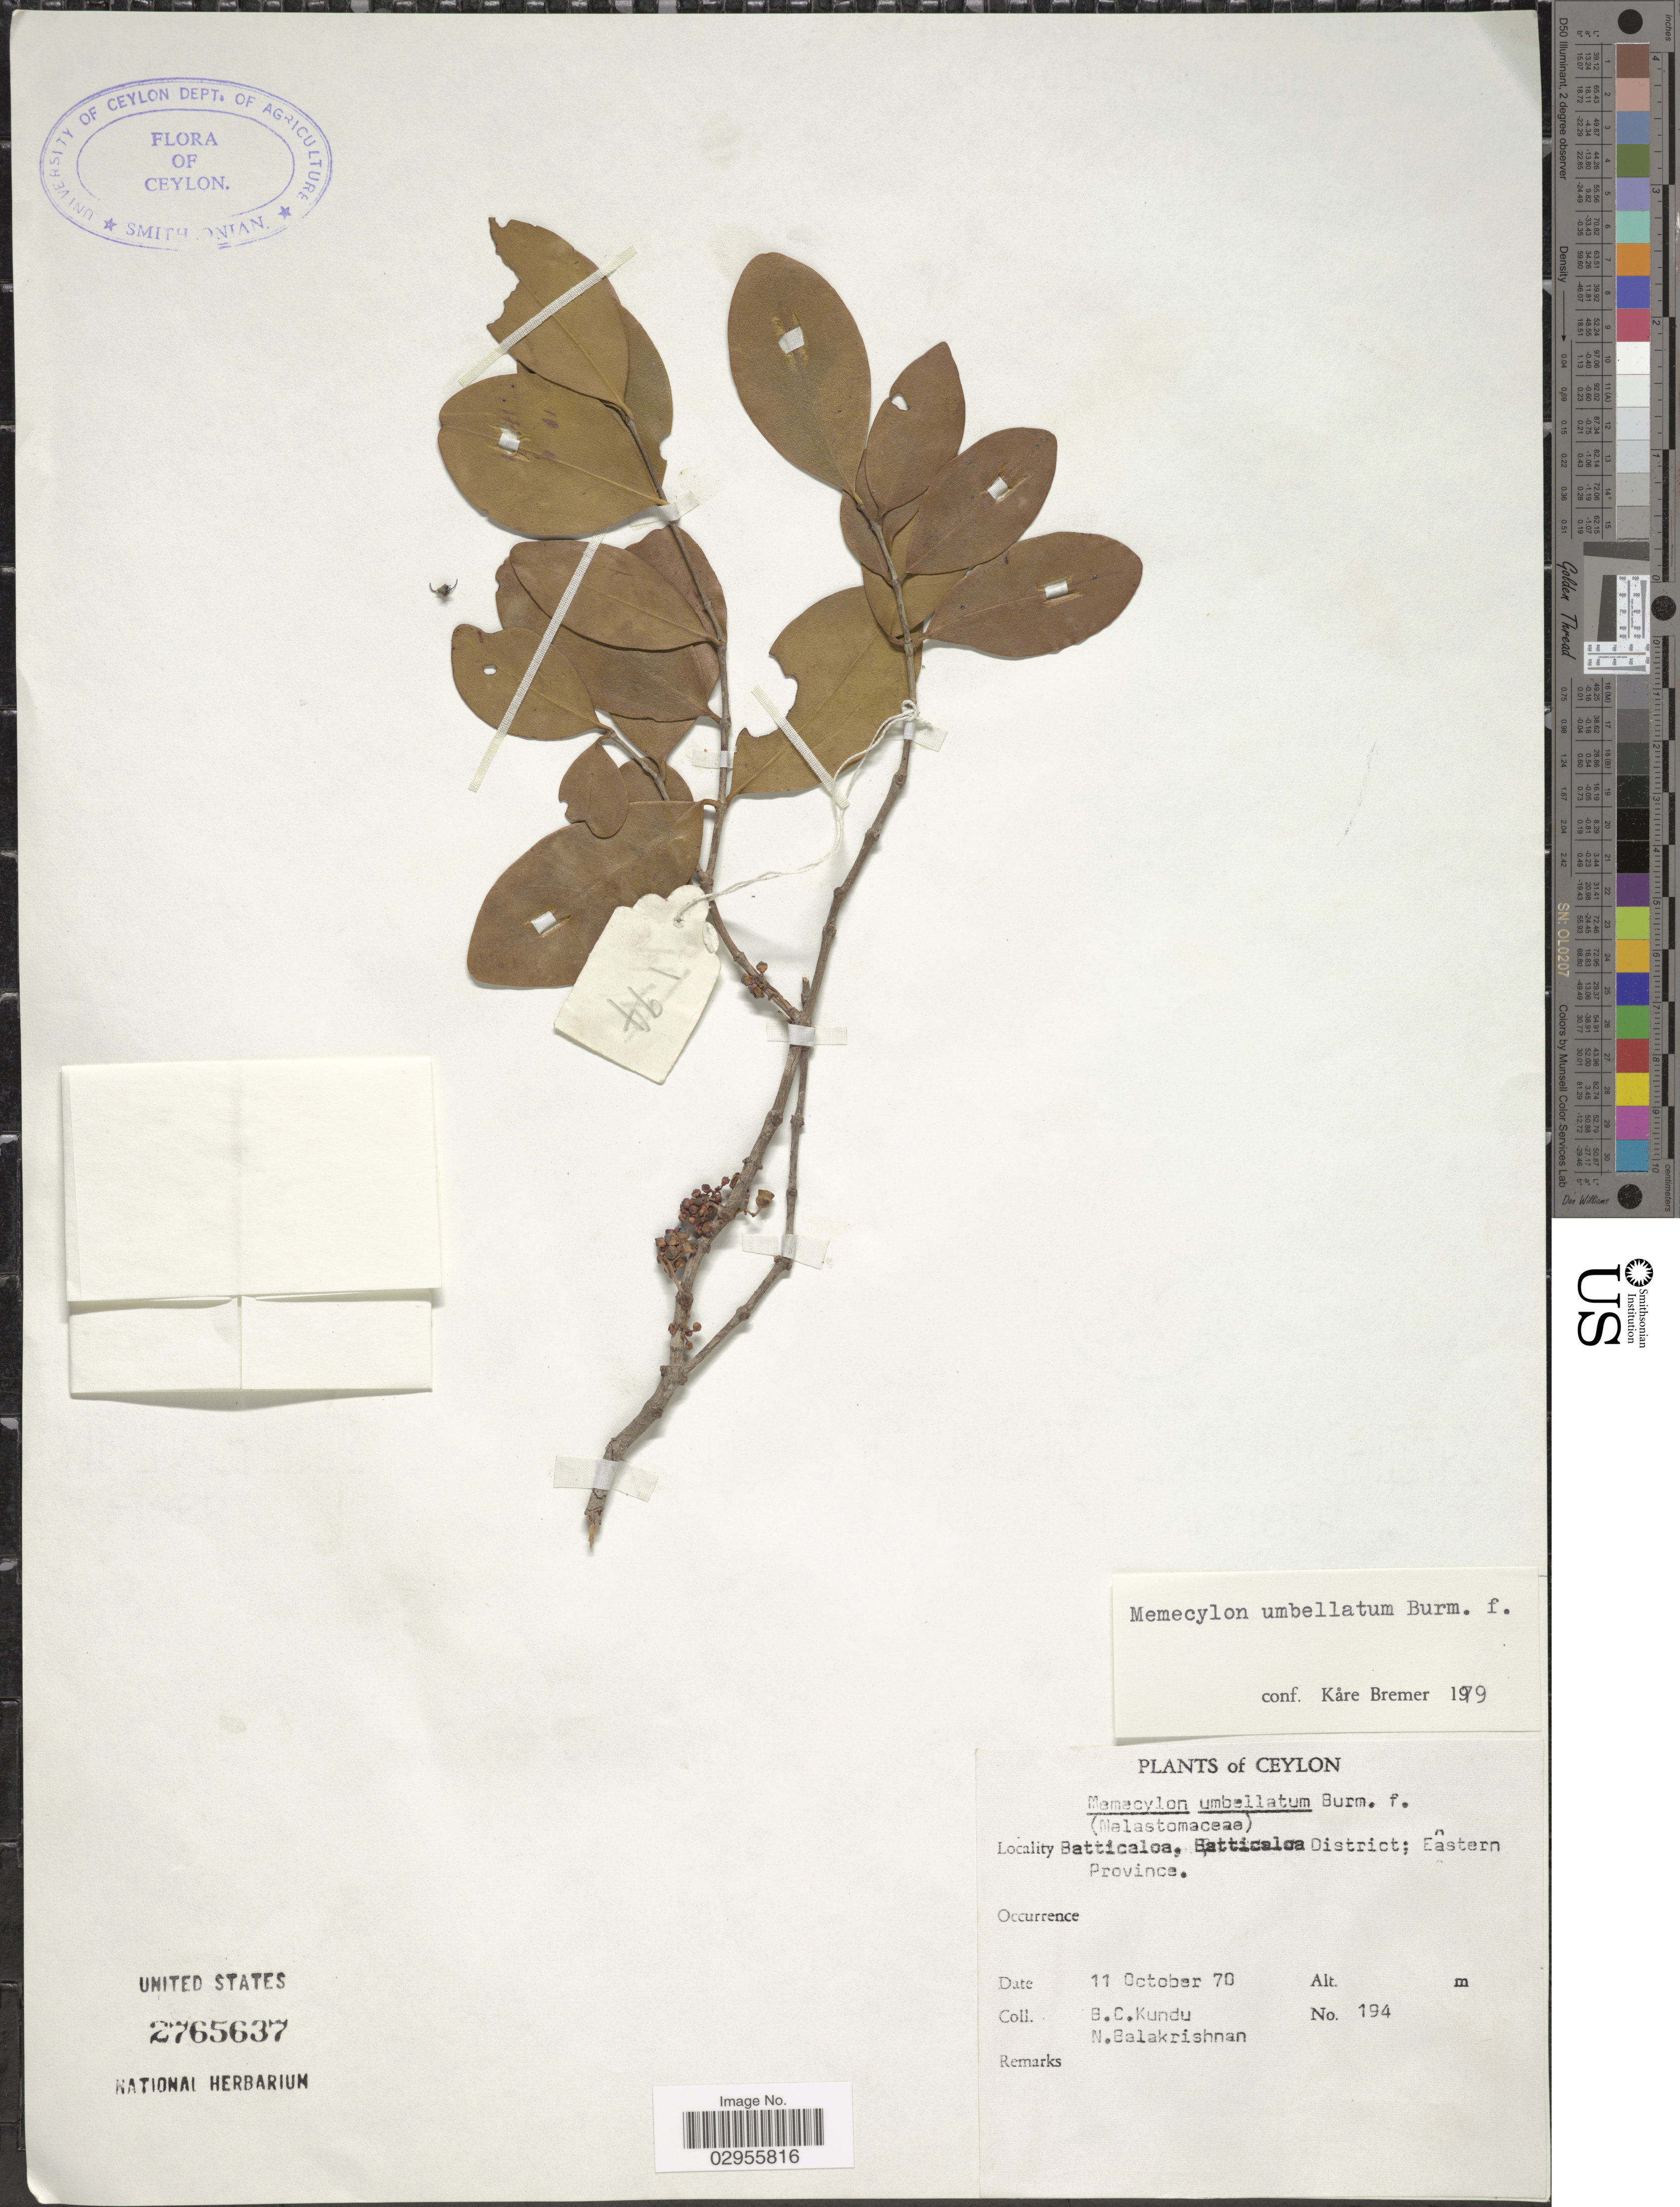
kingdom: Plantae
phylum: Tracheophyta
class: Magnoliopsida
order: Myrtales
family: Melastomataceae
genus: Memecylon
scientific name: Memecylon umbellatum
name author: Burm. f.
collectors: B. C. Kundu & N. Balakrishnan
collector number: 194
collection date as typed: Transcribed d/m/y: 11/10/70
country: Sri Lanka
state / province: Eastern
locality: Ceylon, Batticaloa, Batticaloa District.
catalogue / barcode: US 2765637